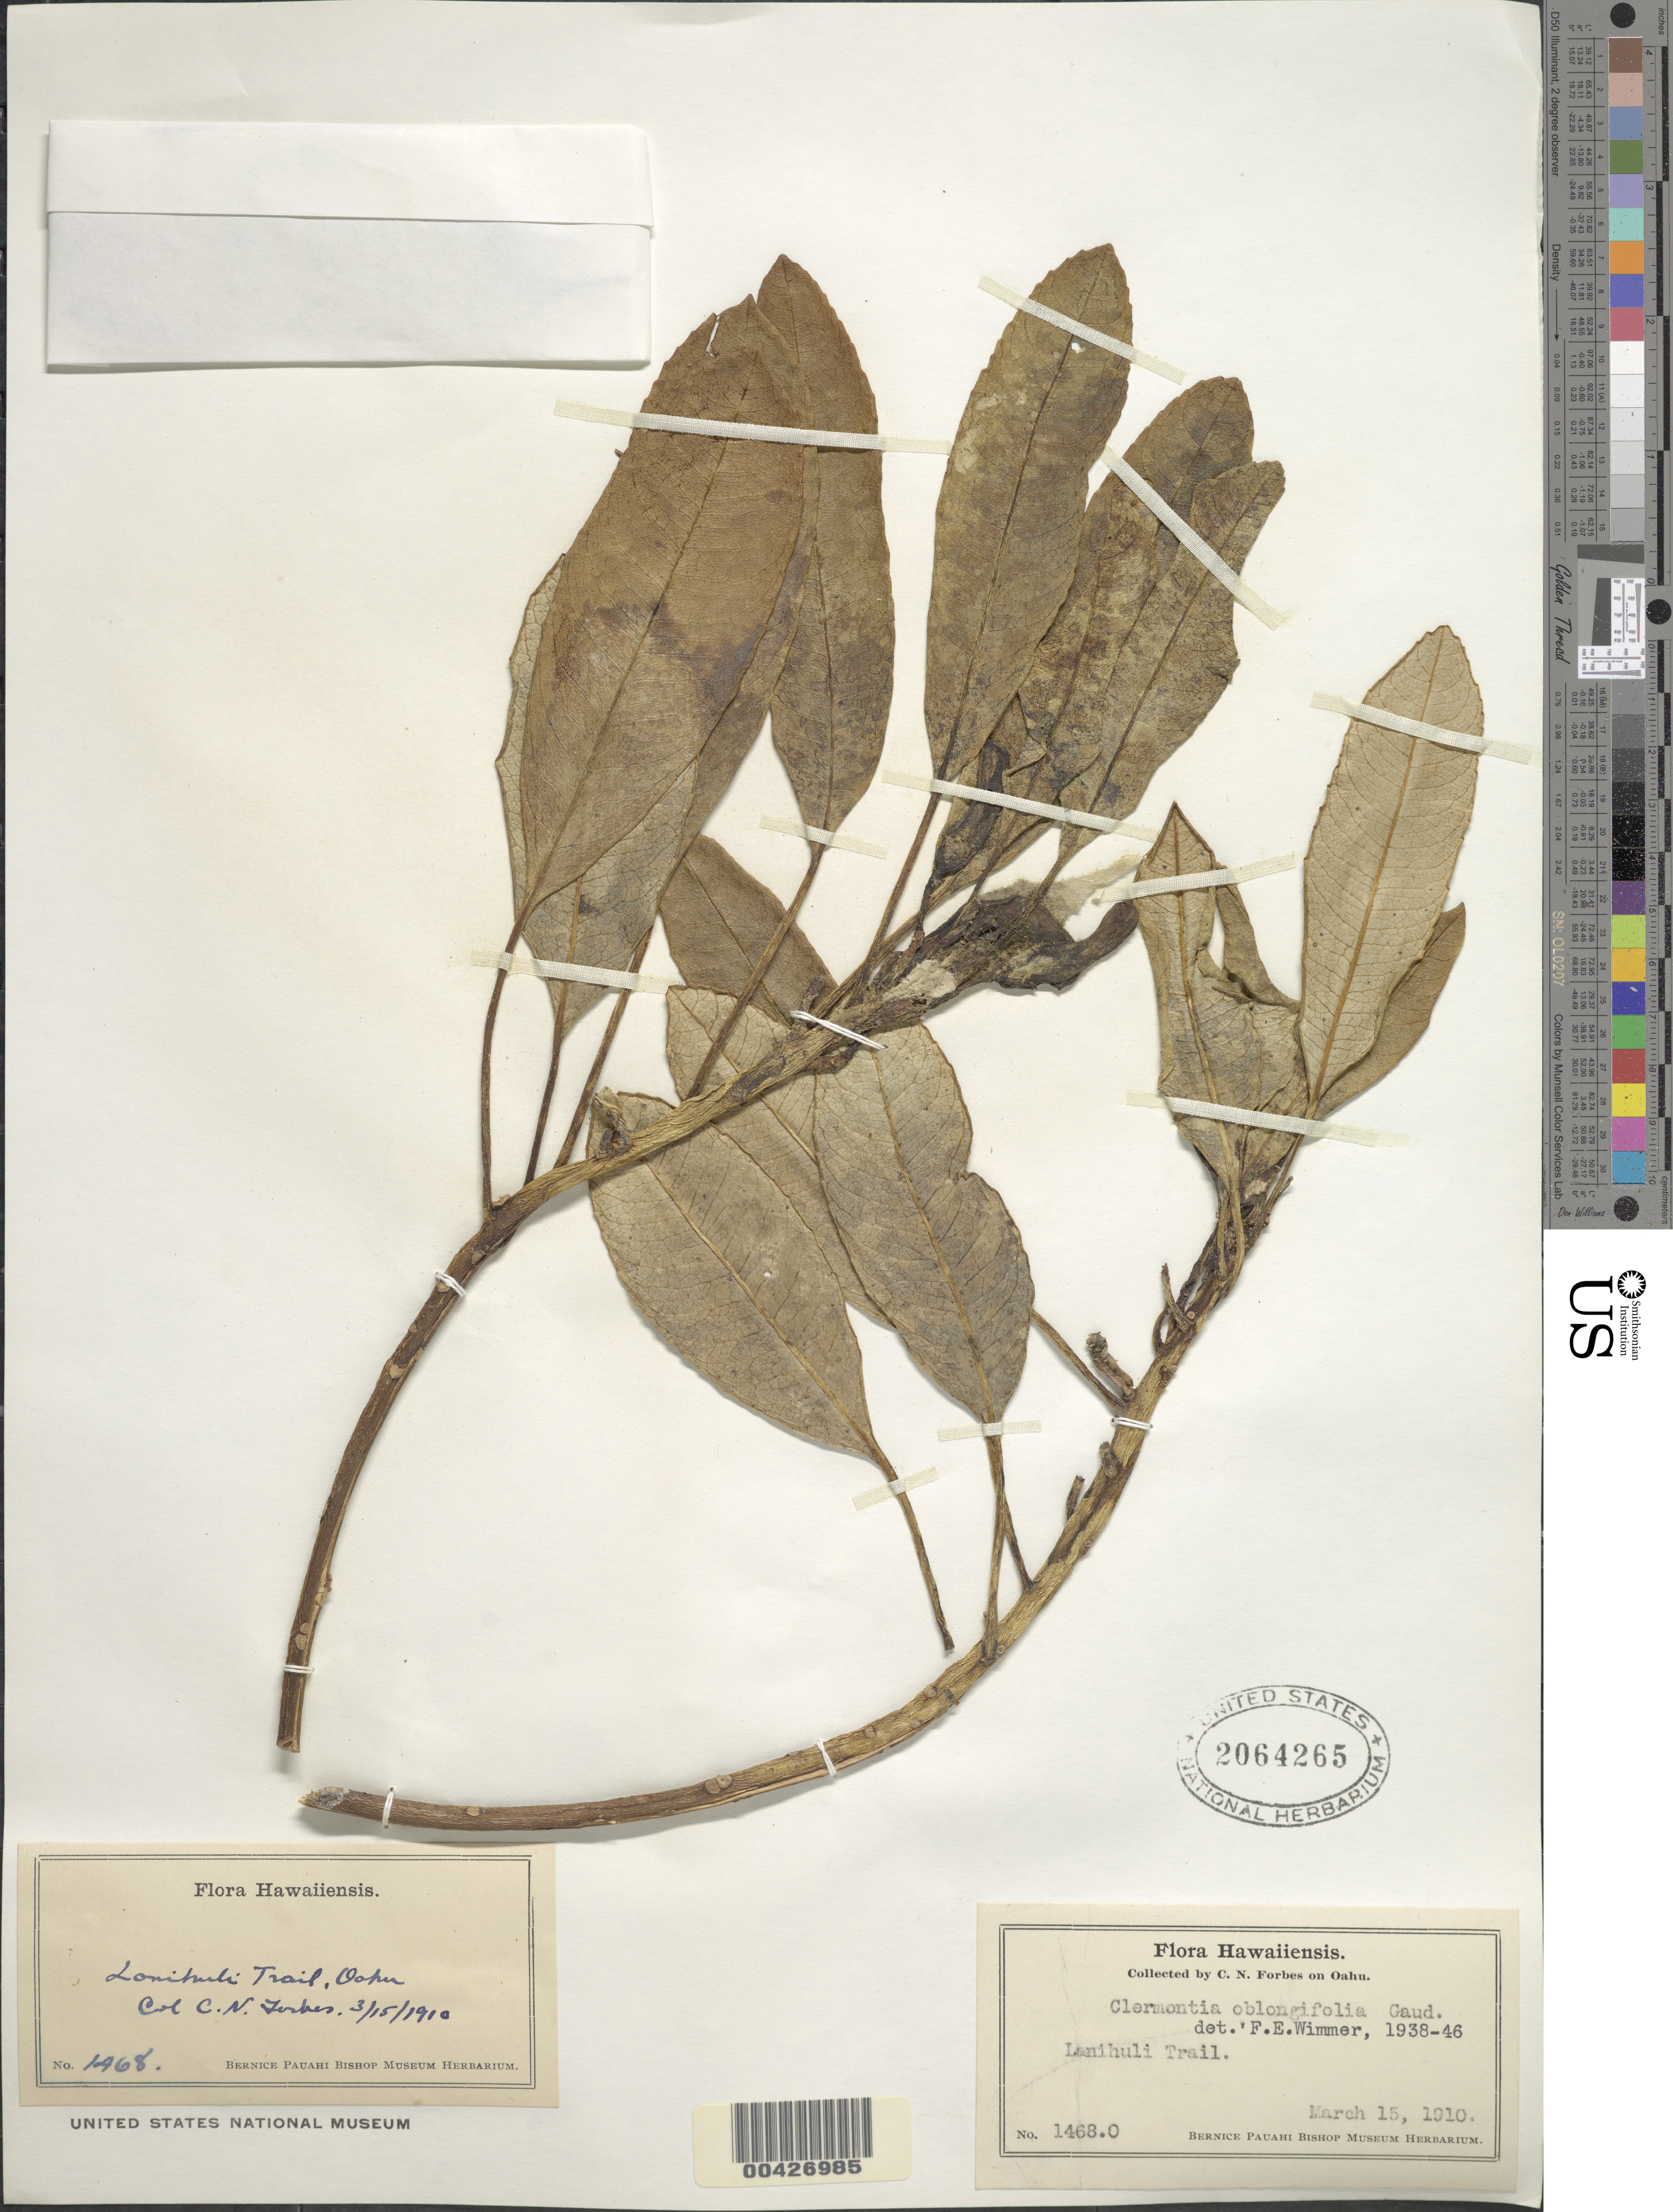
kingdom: Plantae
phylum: Tracheophyta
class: Magnoliopsida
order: Asterales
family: Campanulaceae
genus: Clermontia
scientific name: Clermontia oblongifolia subsp. oblongifolia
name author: Gaudich.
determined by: Wimmer, F. E.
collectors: C. N. Forbes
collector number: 1468.O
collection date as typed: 15 Mar 1910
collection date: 1910-03-15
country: United States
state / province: Hawaii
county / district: Honolulu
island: Oahu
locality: Lanihuli Trail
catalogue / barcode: US 2064265